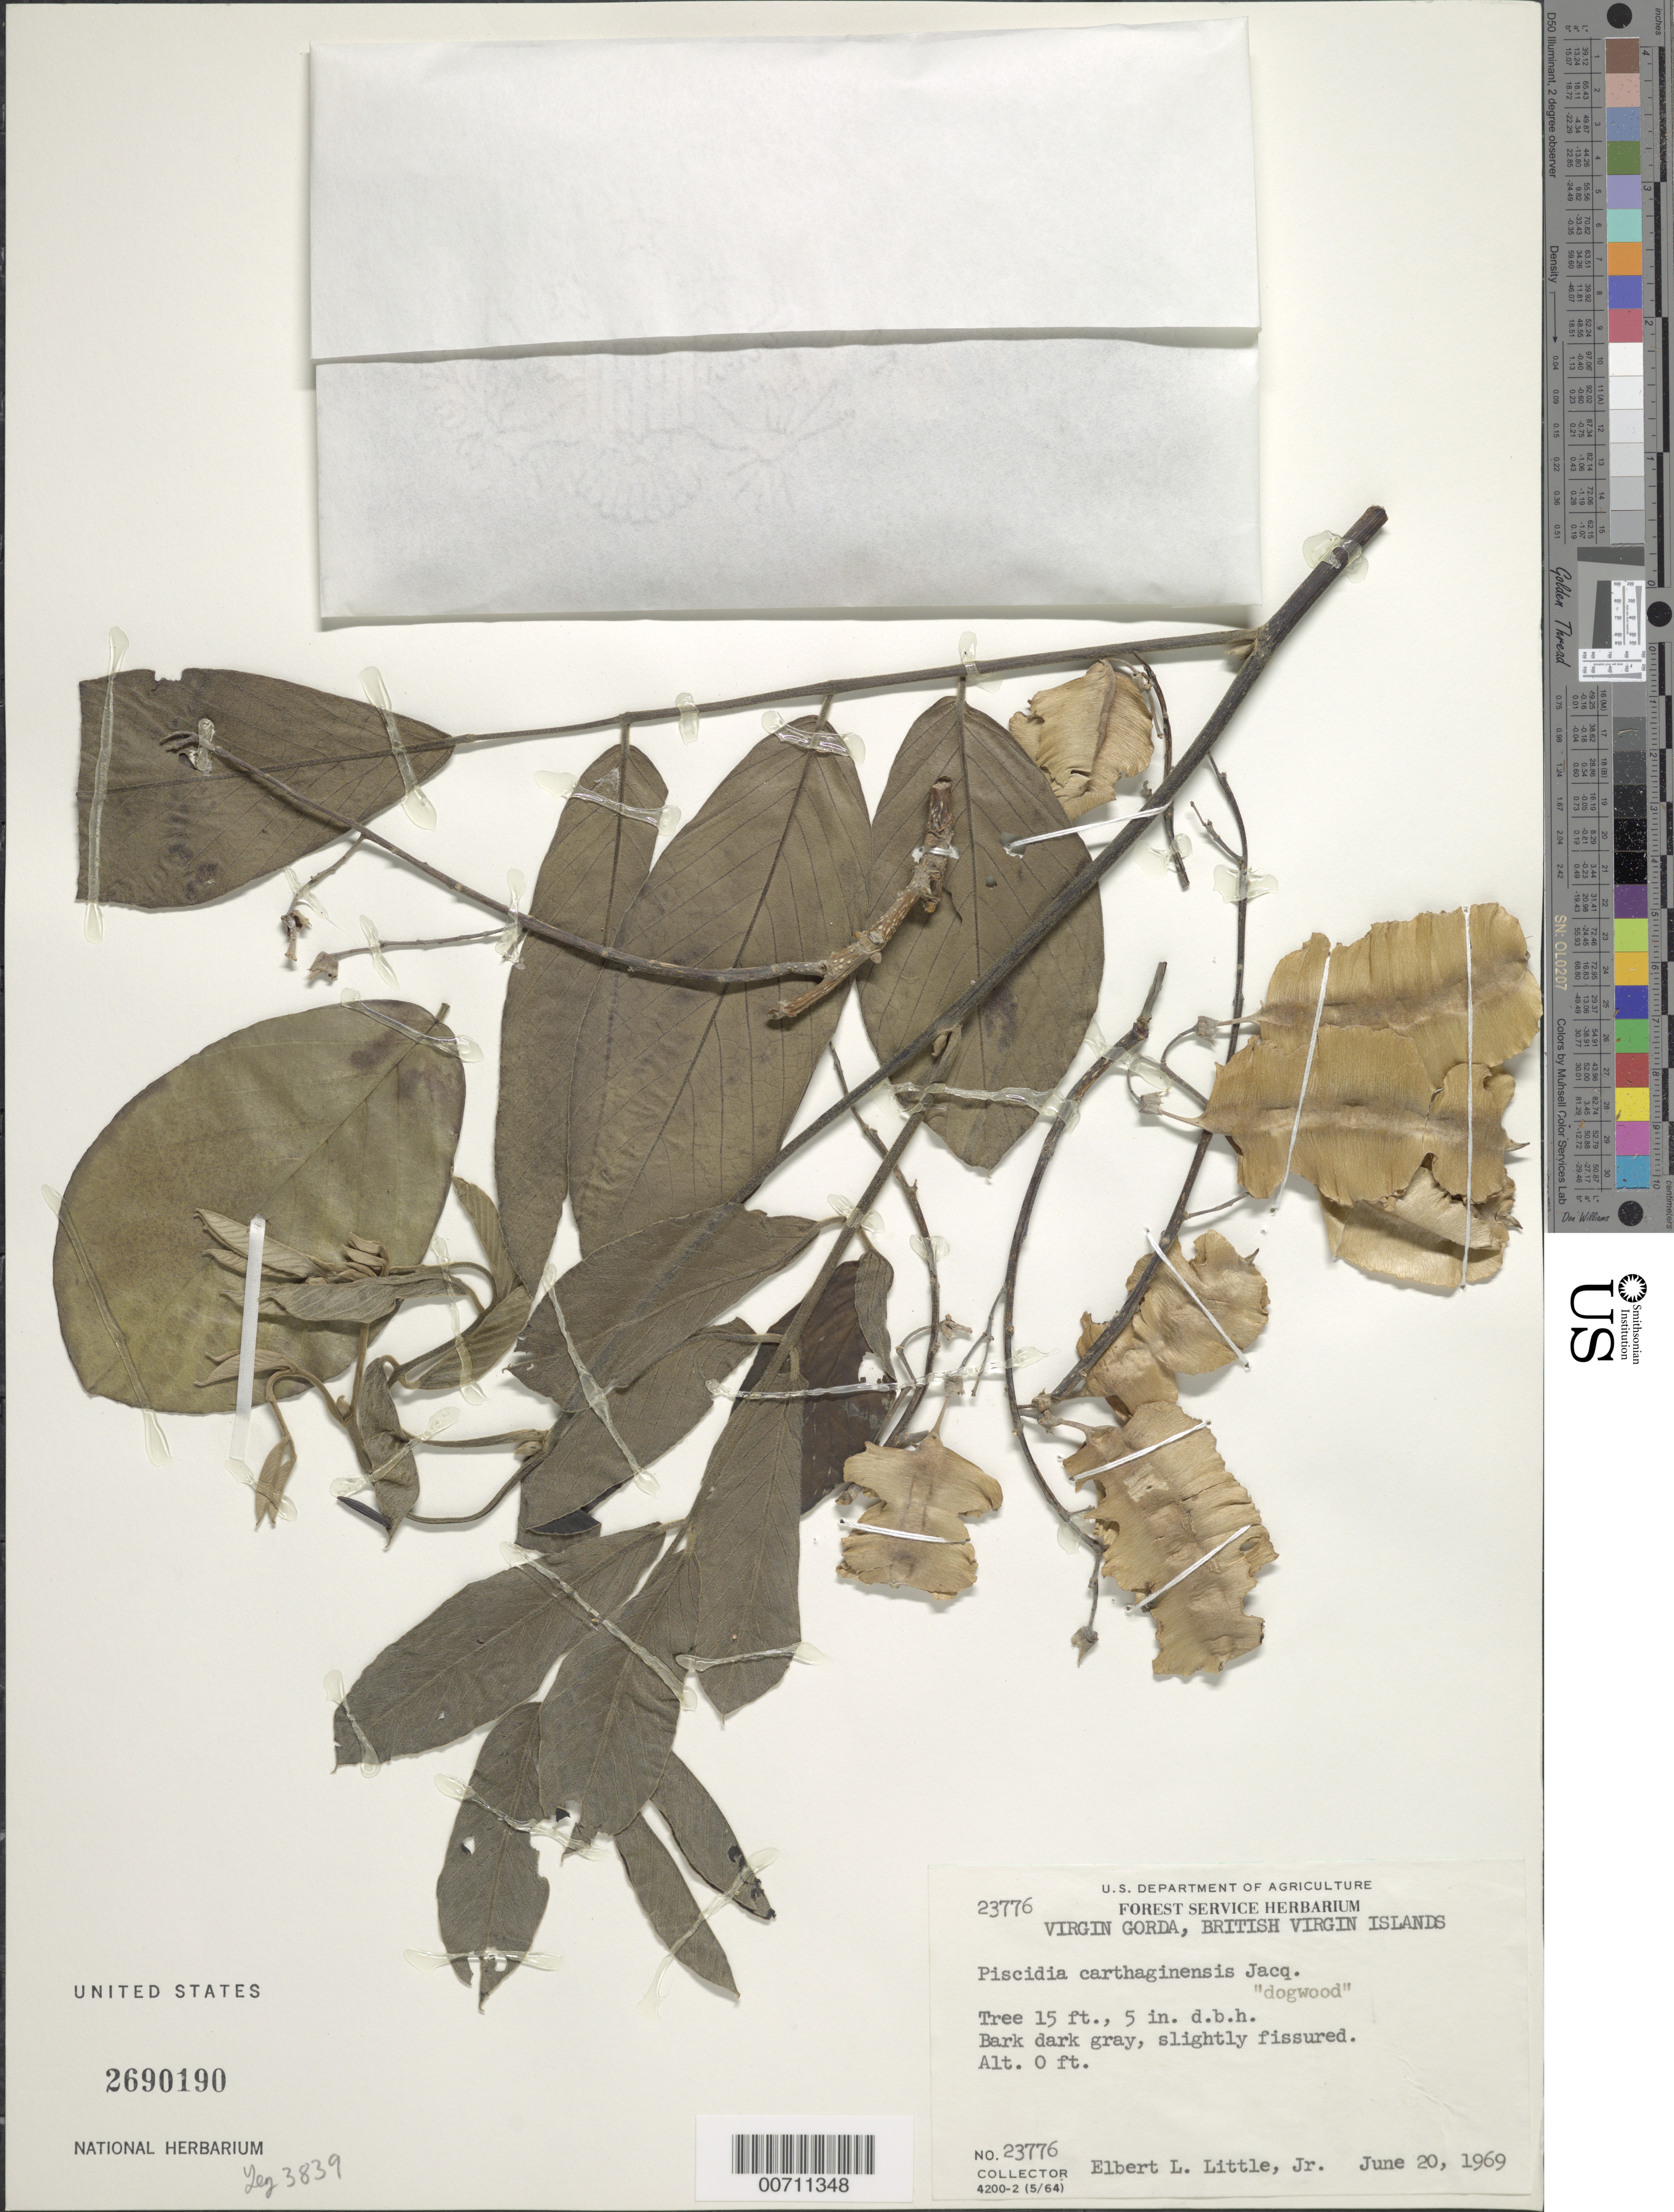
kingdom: Plantae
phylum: Tracheophyta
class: Magnoliopsida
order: Fabales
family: Fabaceae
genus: Piscidia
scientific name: Piscidia carthagenensis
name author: Jacq.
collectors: E. L. Little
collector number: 23776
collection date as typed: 20 Jun 1969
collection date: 1969-06-20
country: British Virgin Islands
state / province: Virgin Gorda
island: Virgin Gorda Island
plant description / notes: Common name: dogwood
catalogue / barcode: US 2690190